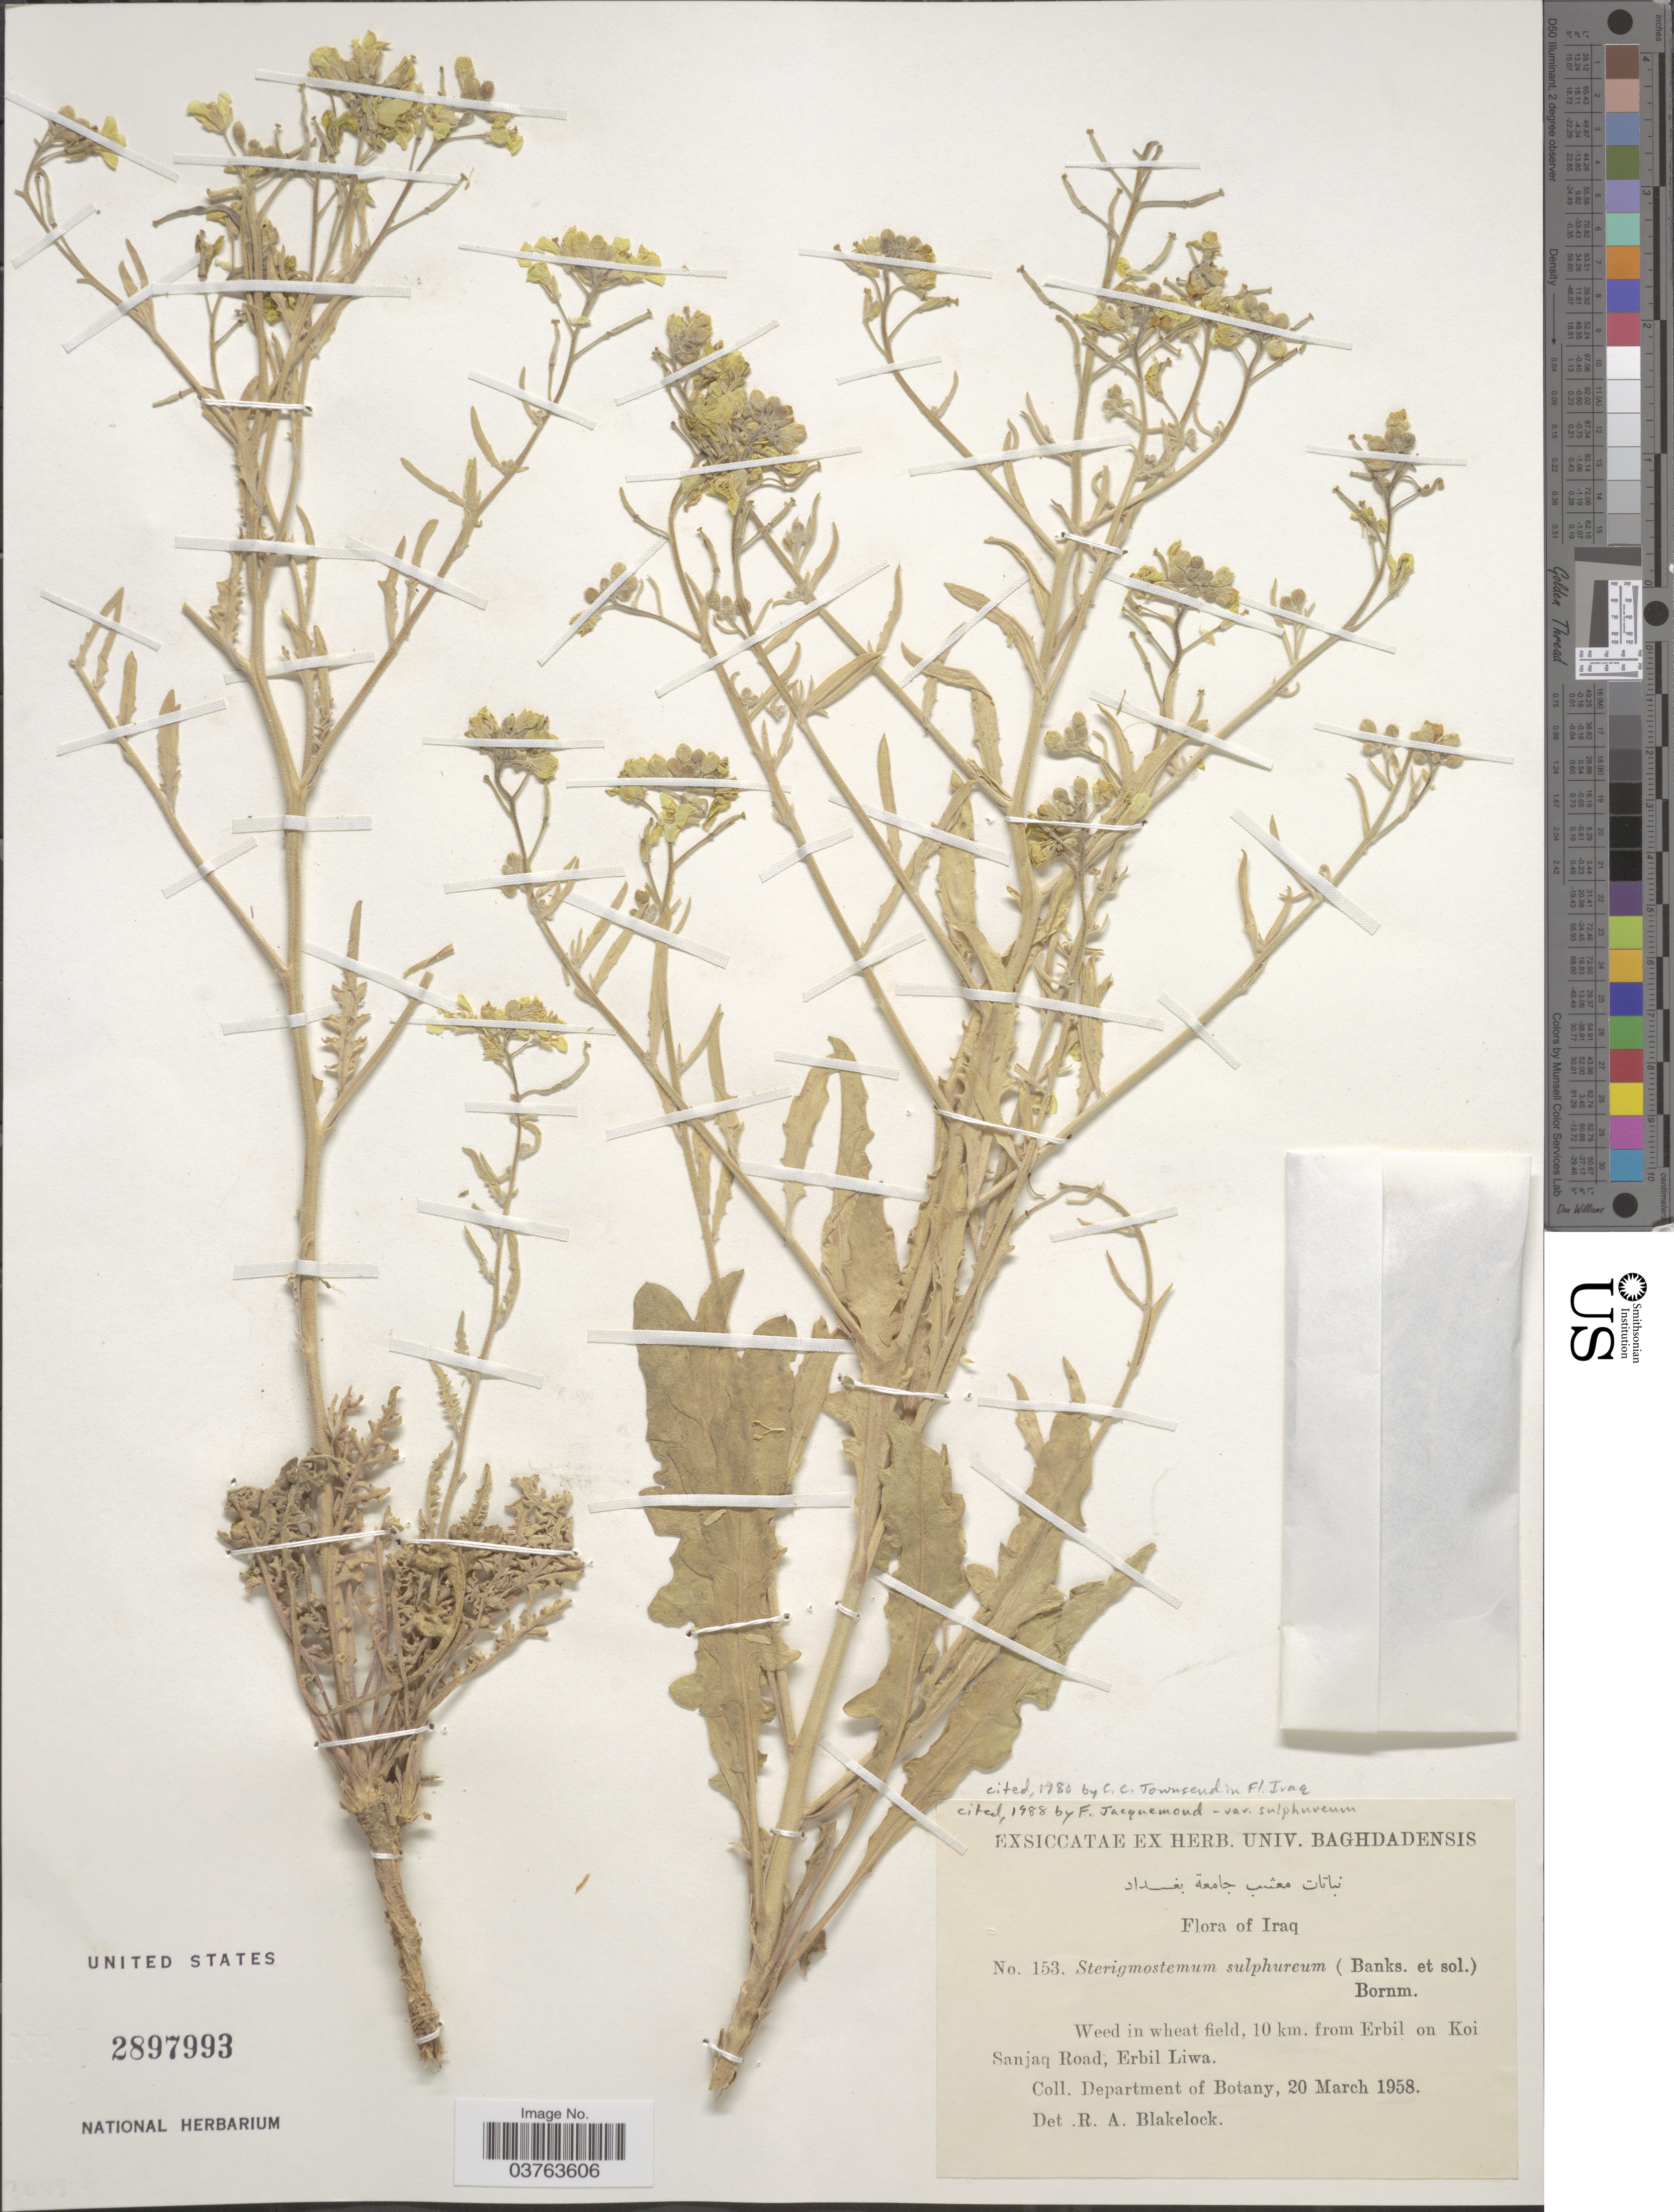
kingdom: Plantae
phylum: Tracheophyta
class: Magnoliopsida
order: Brassicales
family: Brassicaceae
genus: Sterigmostemum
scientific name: Sterigmostemum sulphureum var. sulphureum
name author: (Banks & Sol.) Bornm.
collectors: Department of Botany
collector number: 153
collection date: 1958-03-20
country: Iraq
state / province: Arbīl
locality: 10 km. from Erbil on Koi Sanjaq Road, Erbil Liwa.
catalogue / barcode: US 2897993